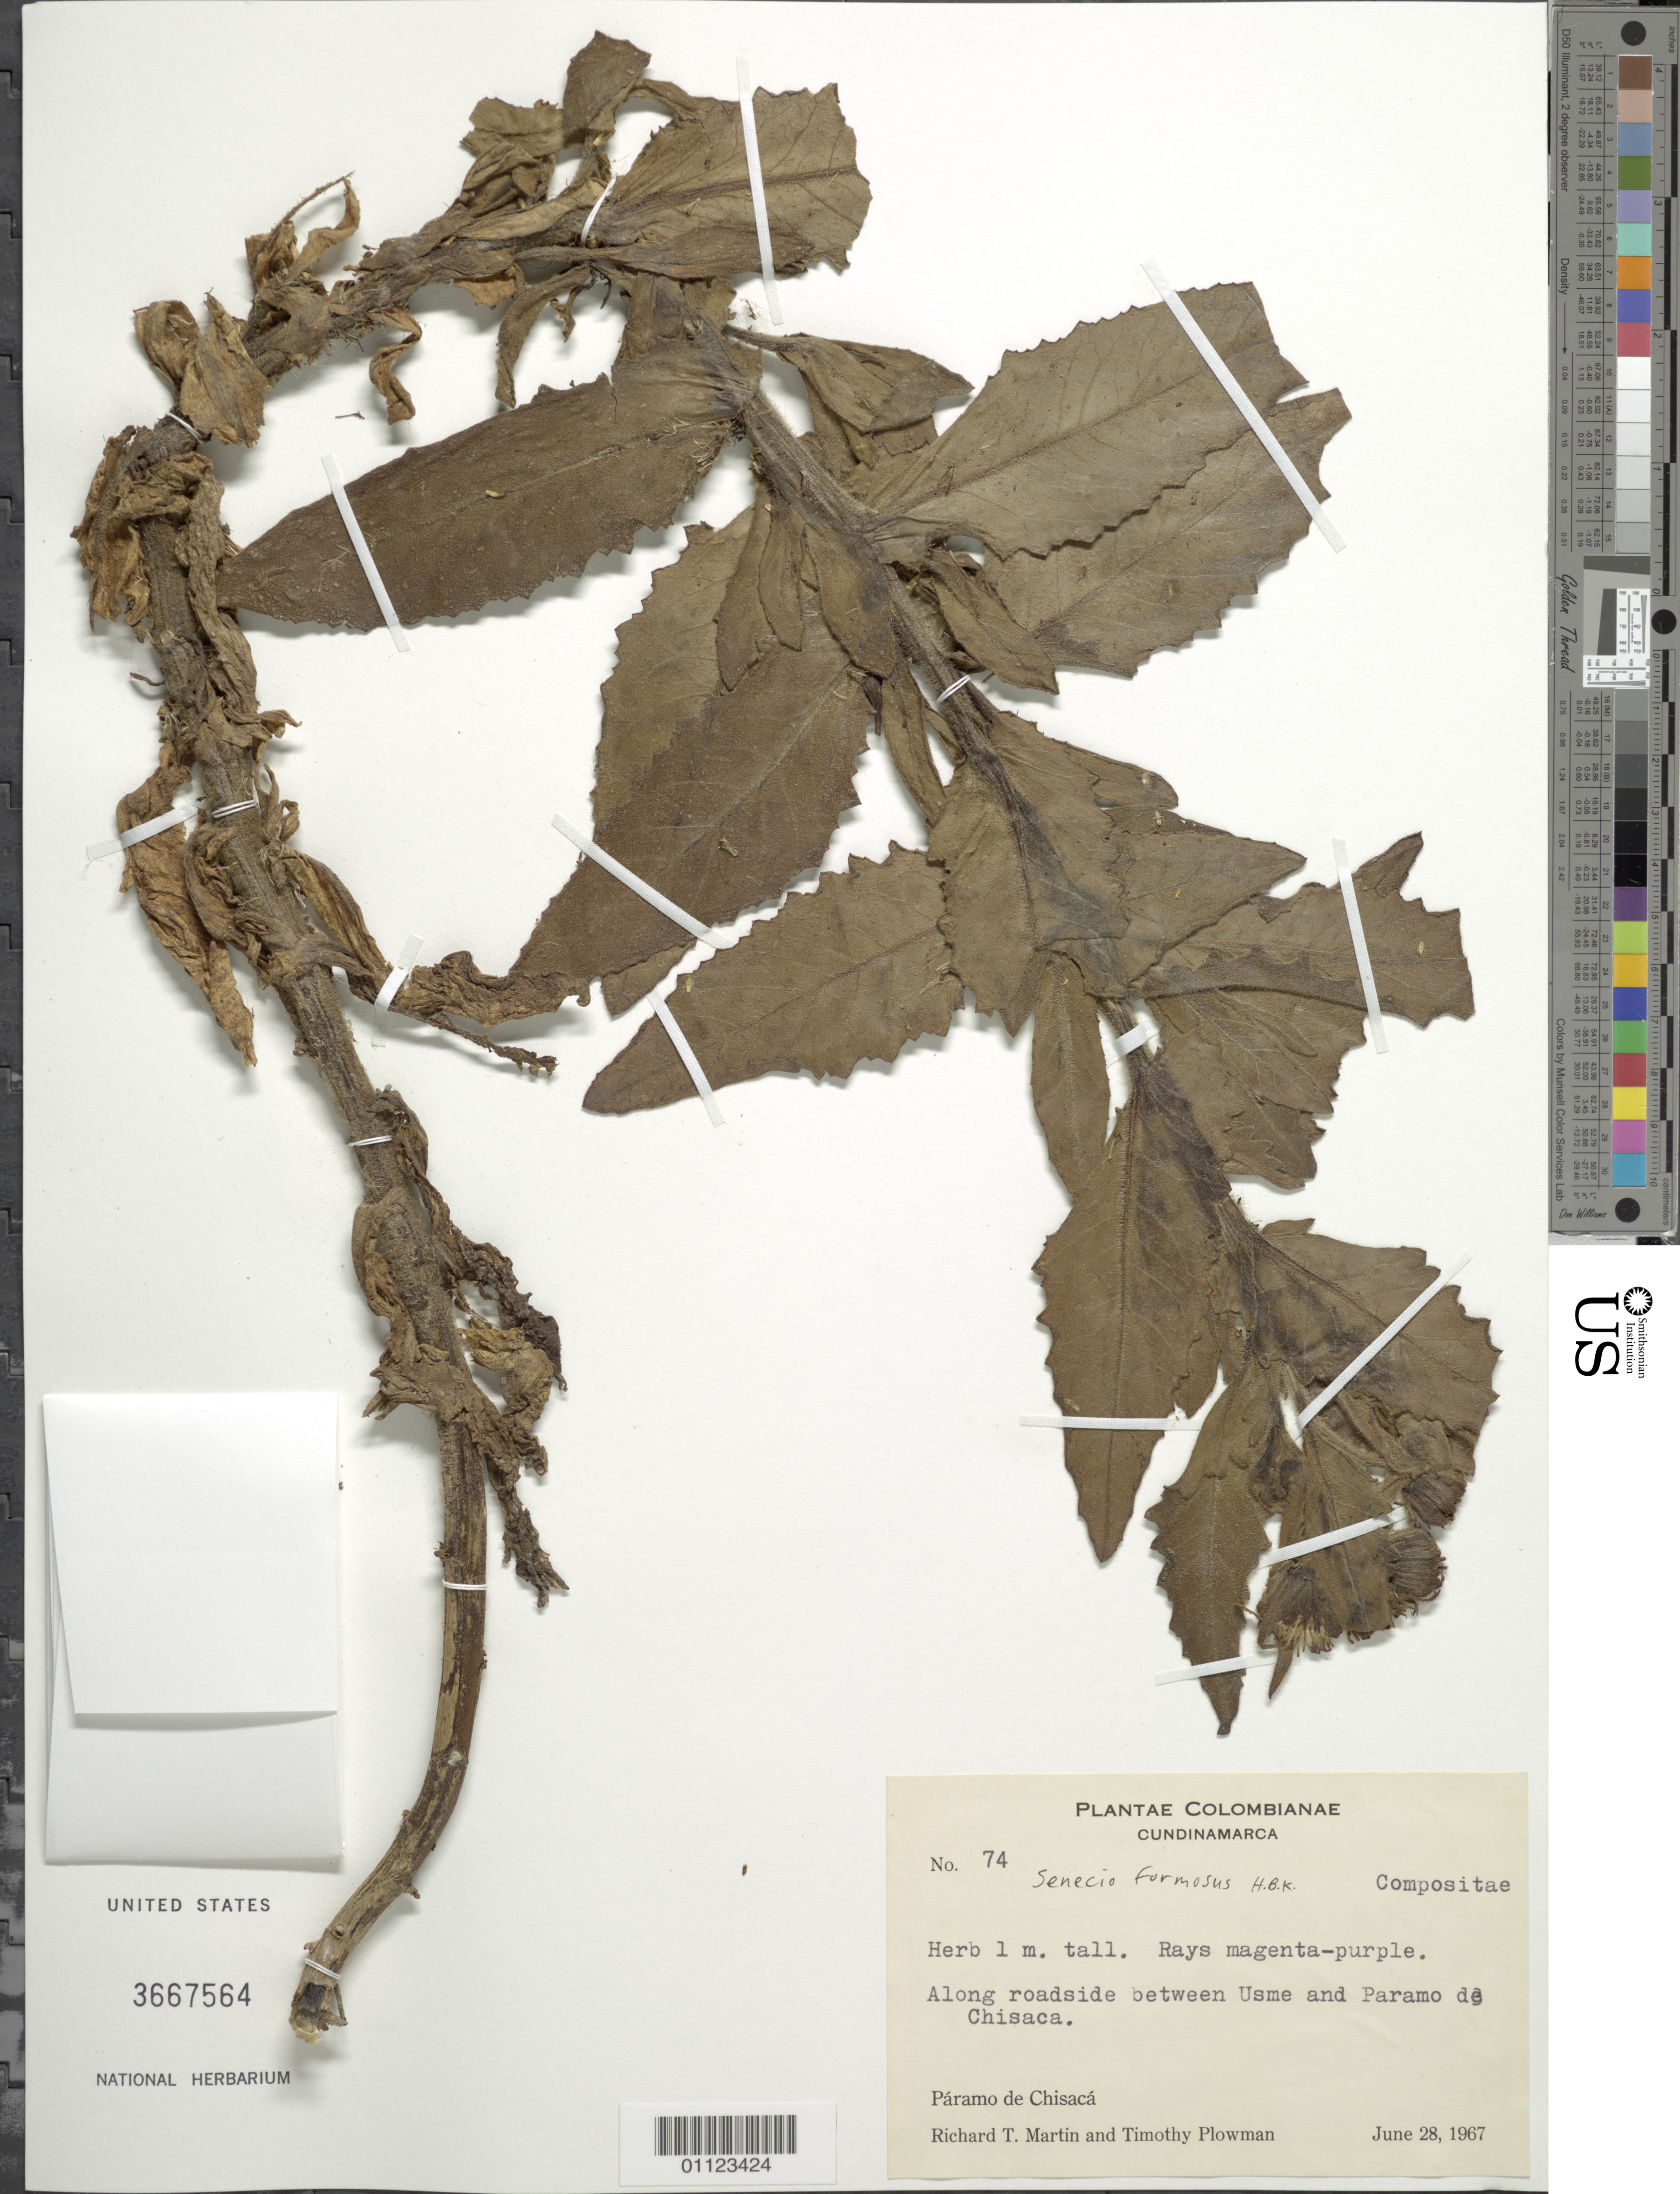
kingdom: Plantae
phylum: Tracheophyta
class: Magnoliopsida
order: Asterales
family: Asteraceae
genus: Senecio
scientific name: Senecio wedglacialis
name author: Cuatrec.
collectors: R. T. Martin & T. Plowman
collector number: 74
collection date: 1967-06-28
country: Colombia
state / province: Cundinamarca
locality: Along roadside between Usme and Paramo de Chisaca.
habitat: Paramo.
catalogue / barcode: US 3667564